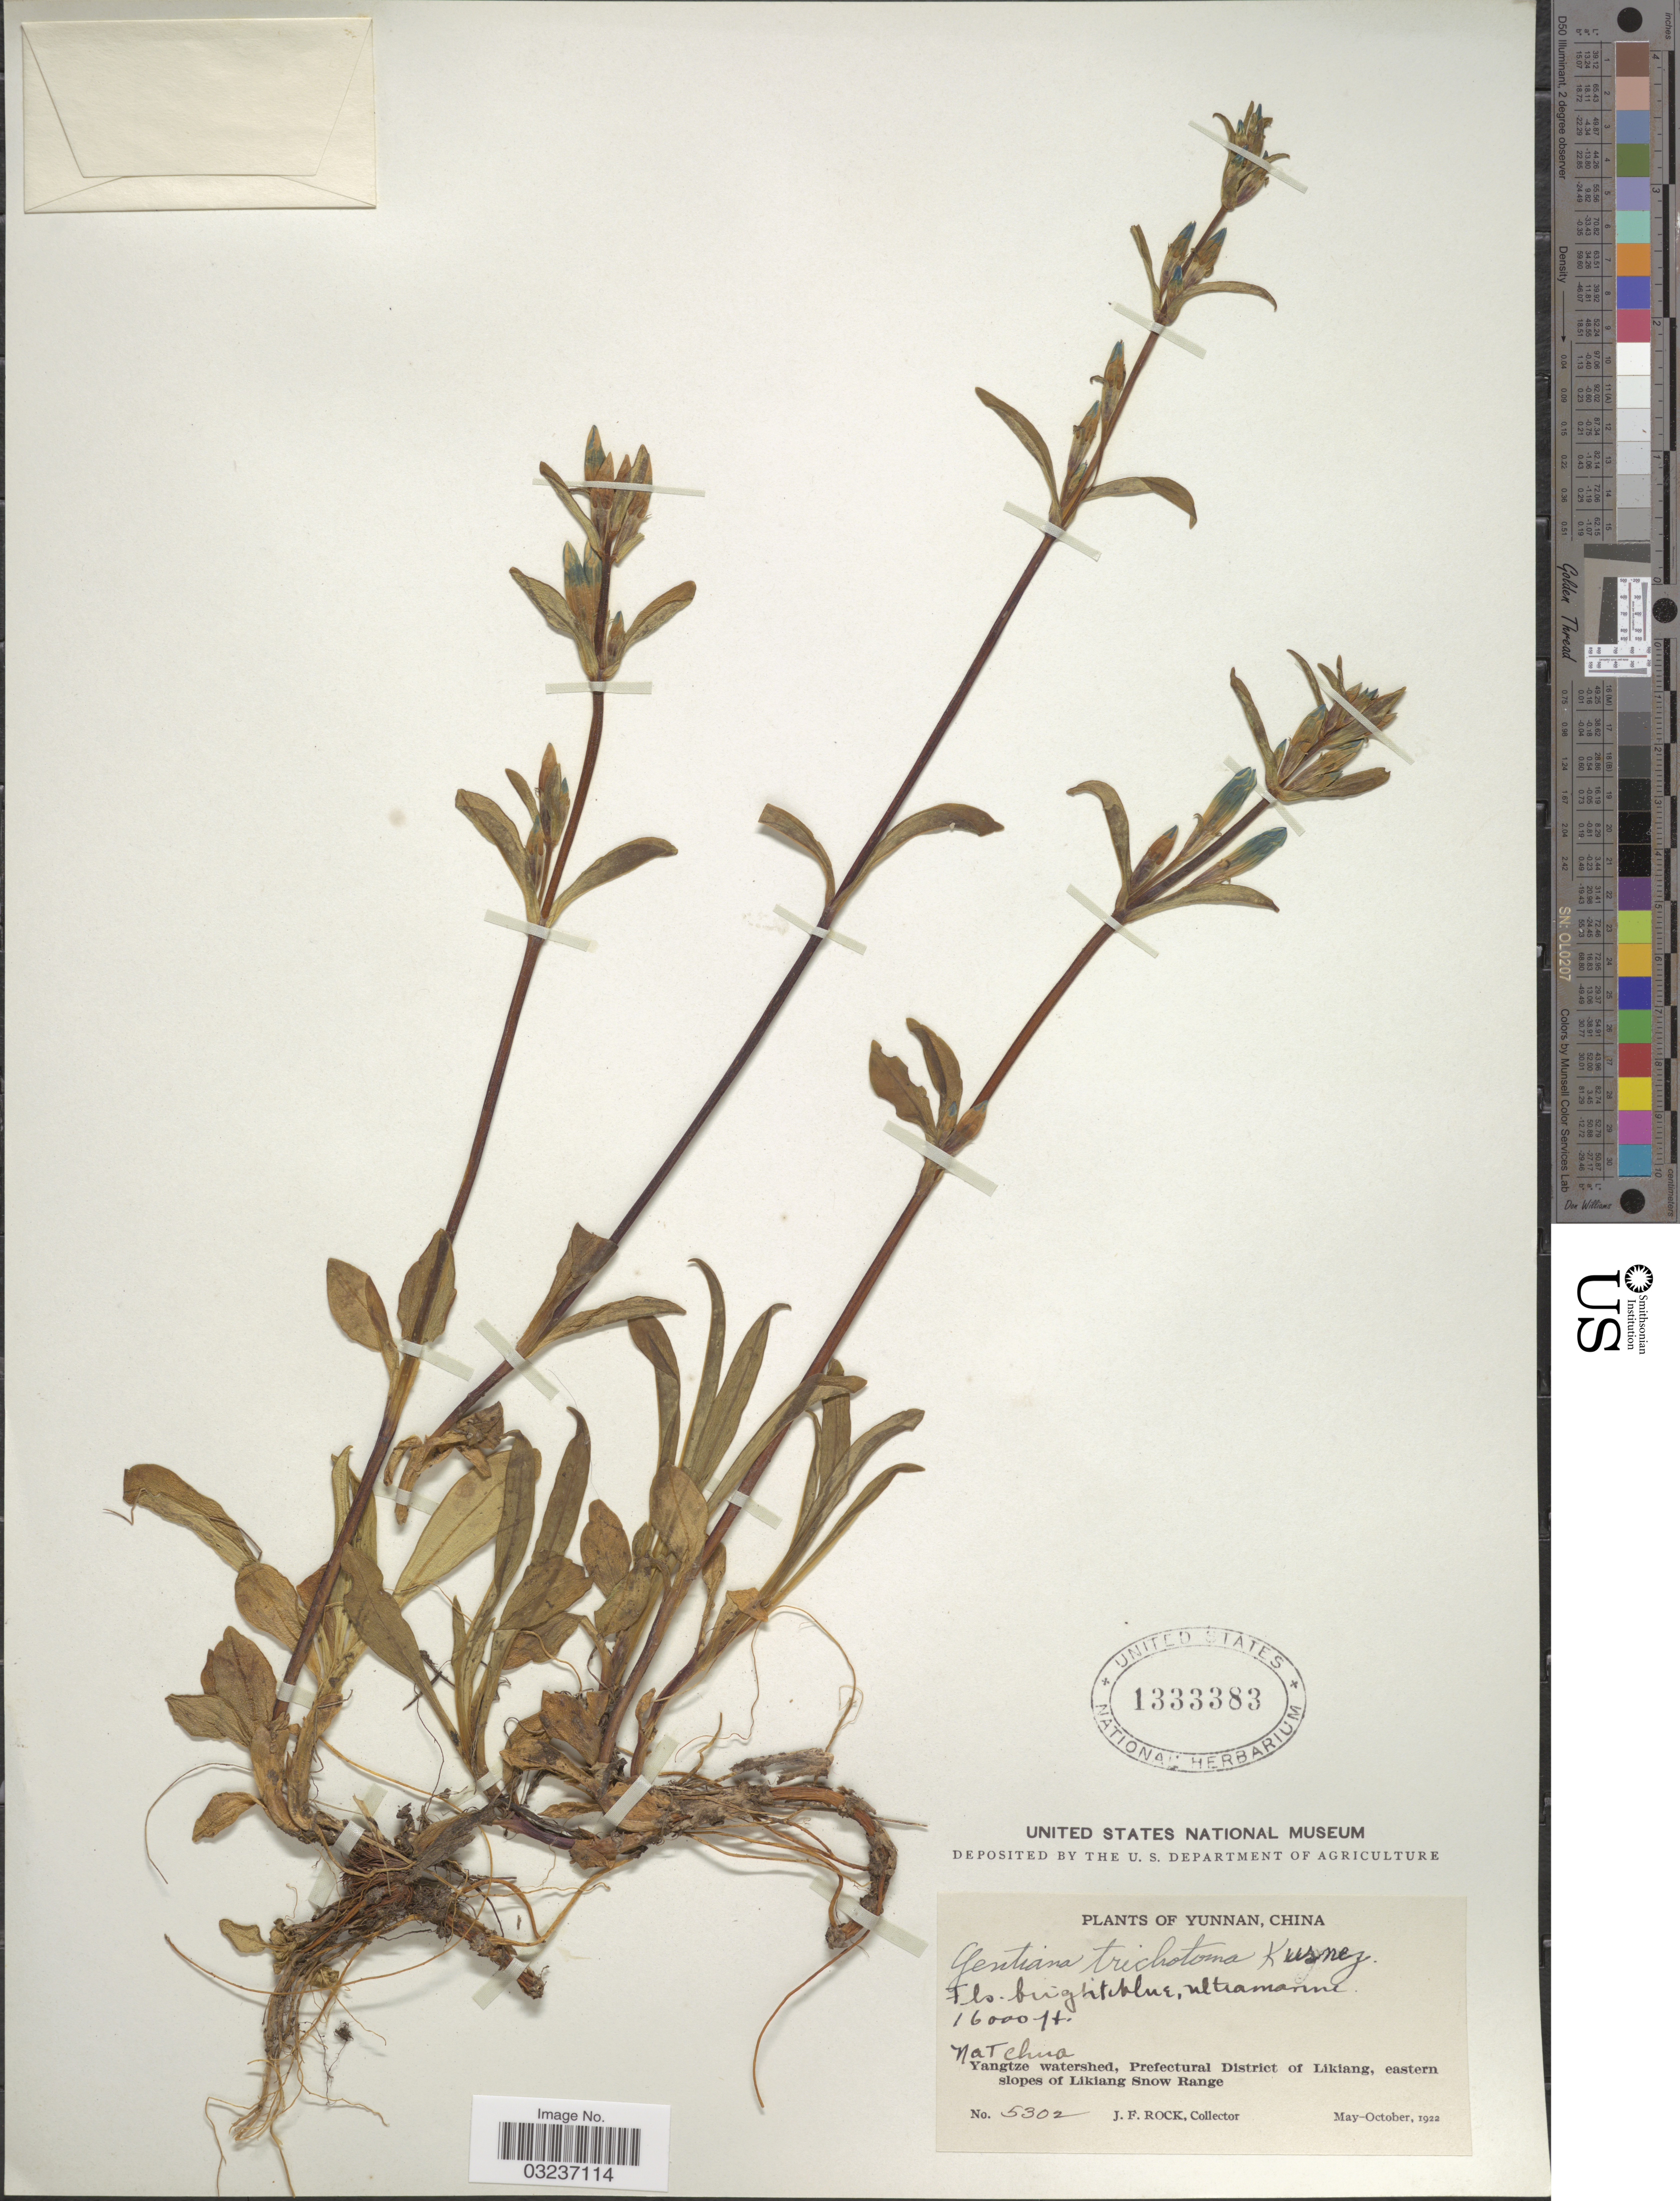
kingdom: Plantae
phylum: Tracheophyta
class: Magnoliopsida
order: Gentianales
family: Gentianaceae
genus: Gentiana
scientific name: Gentiana trichotoma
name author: Kusn.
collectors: J. Rock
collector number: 5302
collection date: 1922-05/1922-10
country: China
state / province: Yunnan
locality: Natchua. Yangtze watershed, Prefectural District of Likiang, eastern slopes of Likiang Snow Range.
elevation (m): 4877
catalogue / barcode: US 1333383